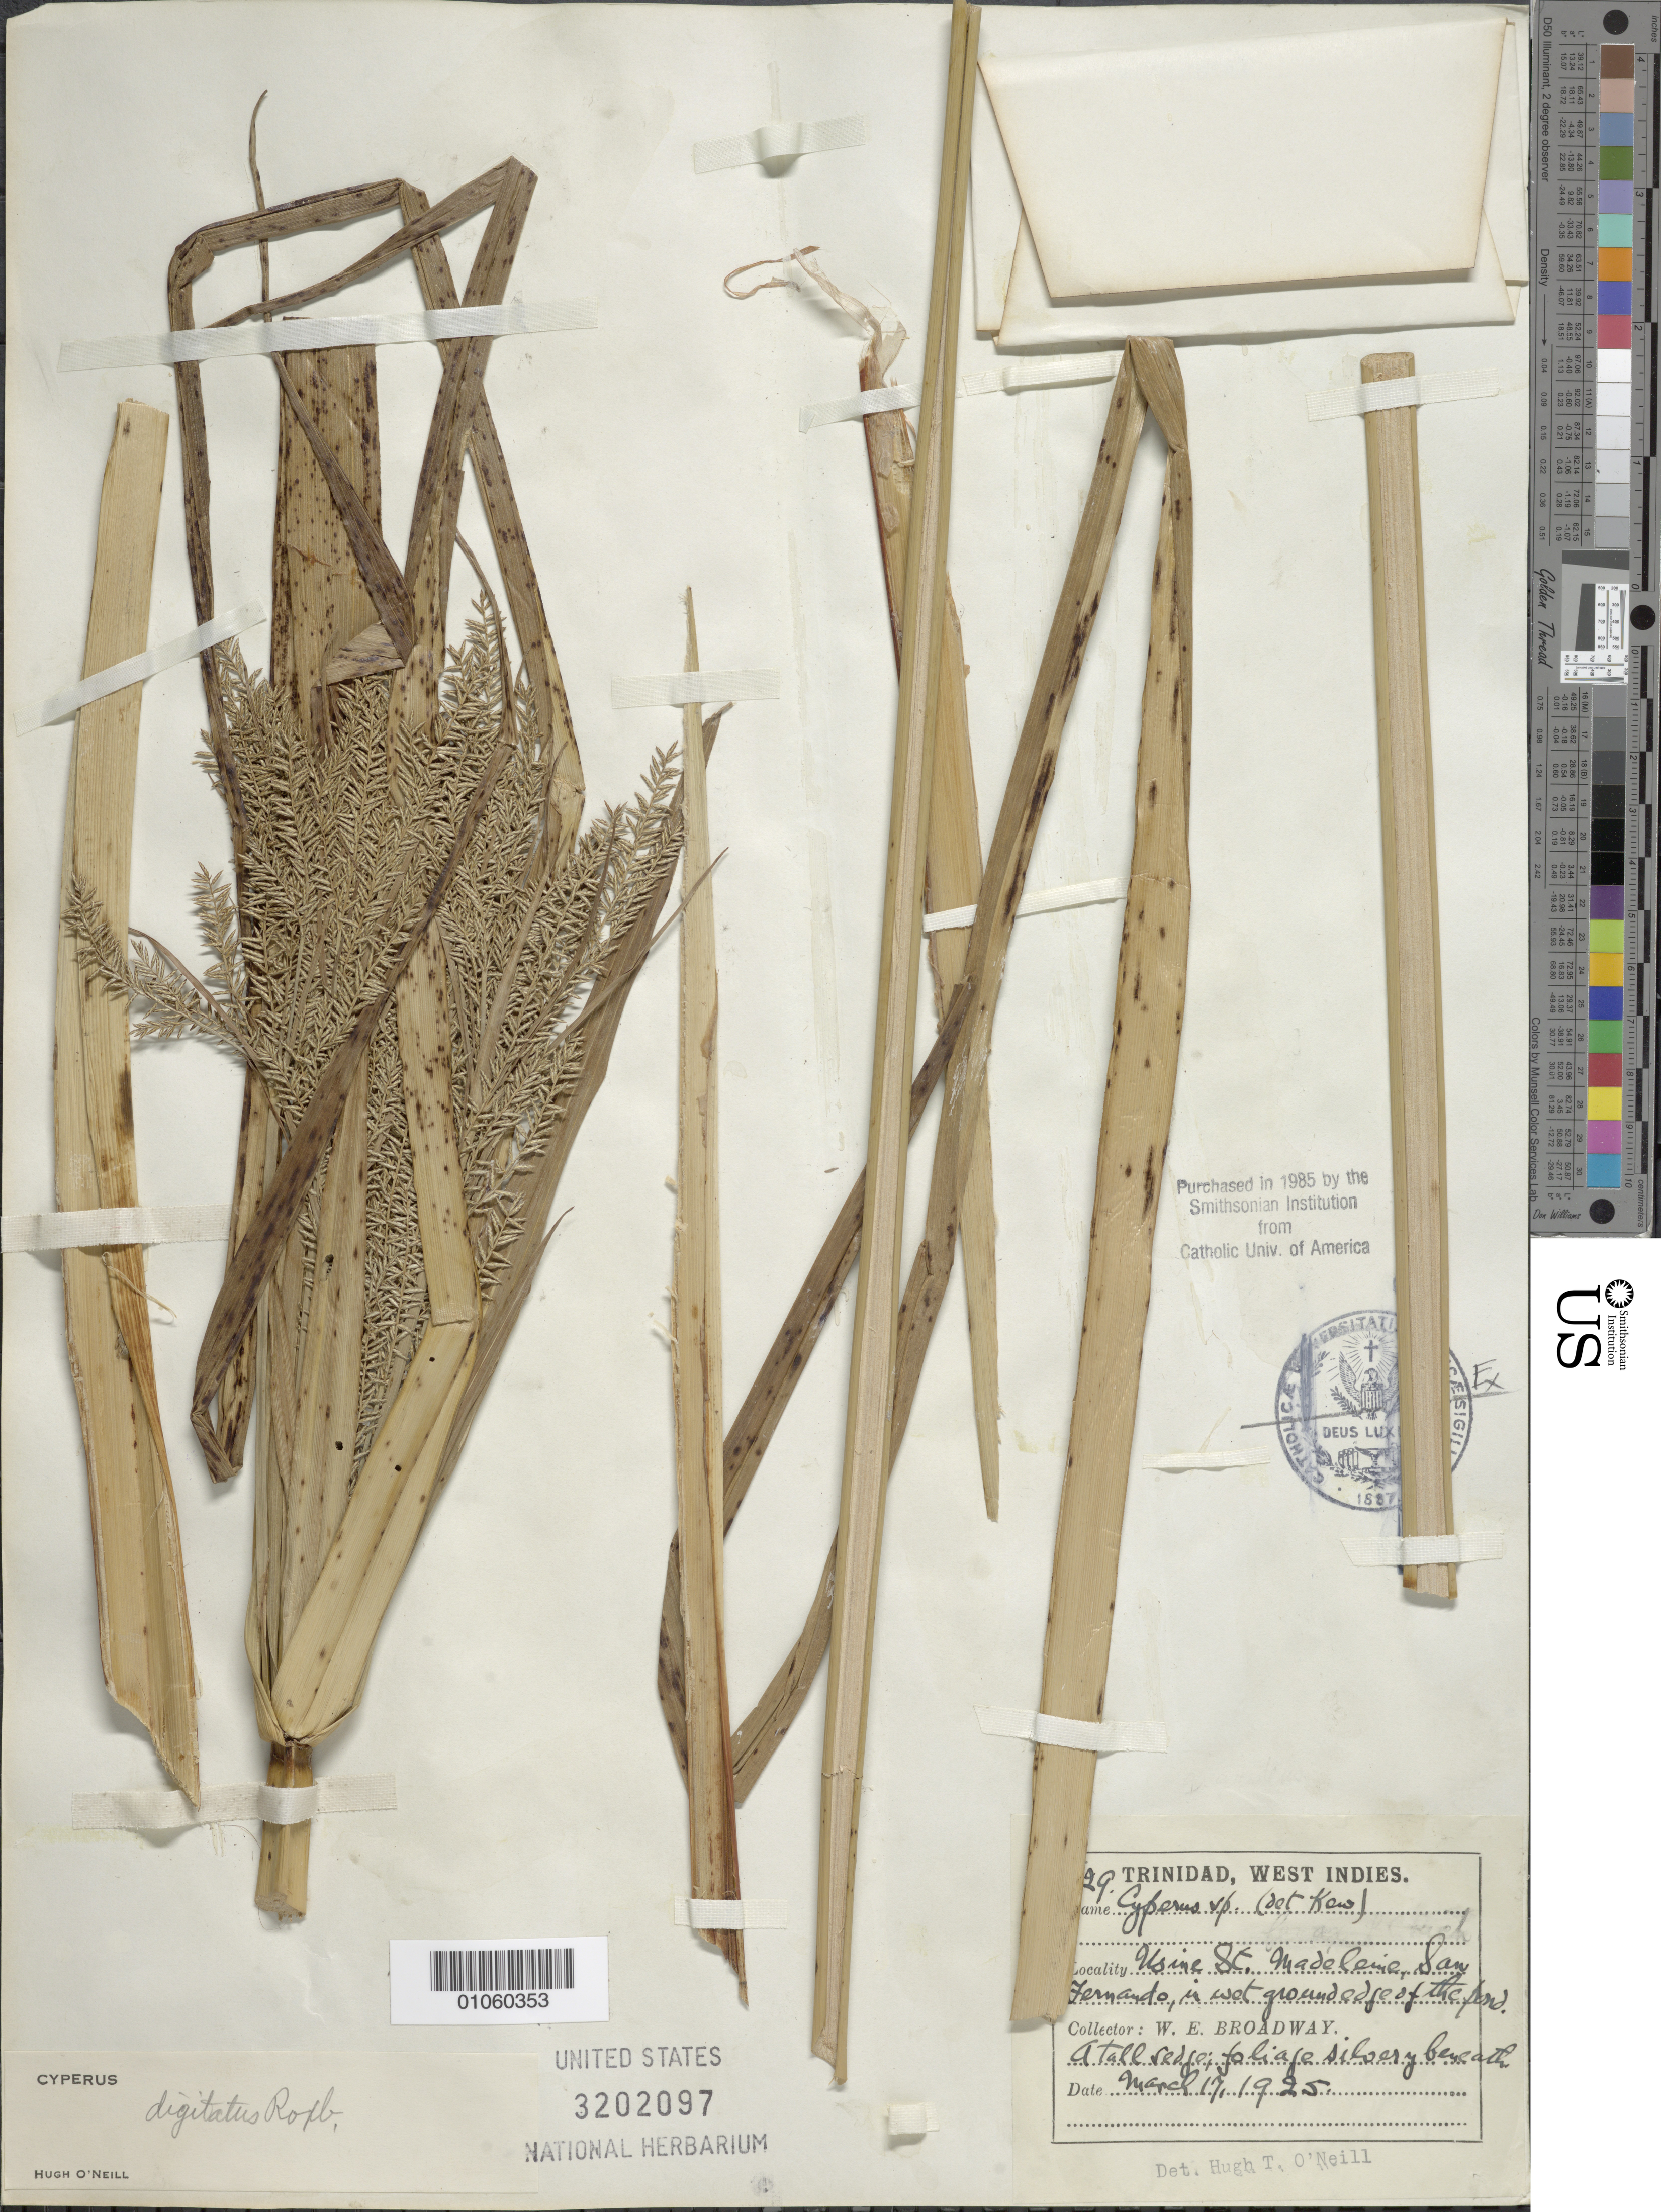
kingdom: Plantae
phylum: Tracheophyta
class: Liliopsida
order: Poales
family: Cyperaceae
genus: Cyperus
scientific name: Cyperus digitatus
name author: Roxb.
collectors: W. E. Broadway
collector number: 5629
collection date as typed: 17 Mar 1925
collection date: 1925-03-17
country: Trinidad and Tobago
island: Trinidad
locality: Usine St. Madeleine, San Fernando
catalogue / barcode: US 3202097